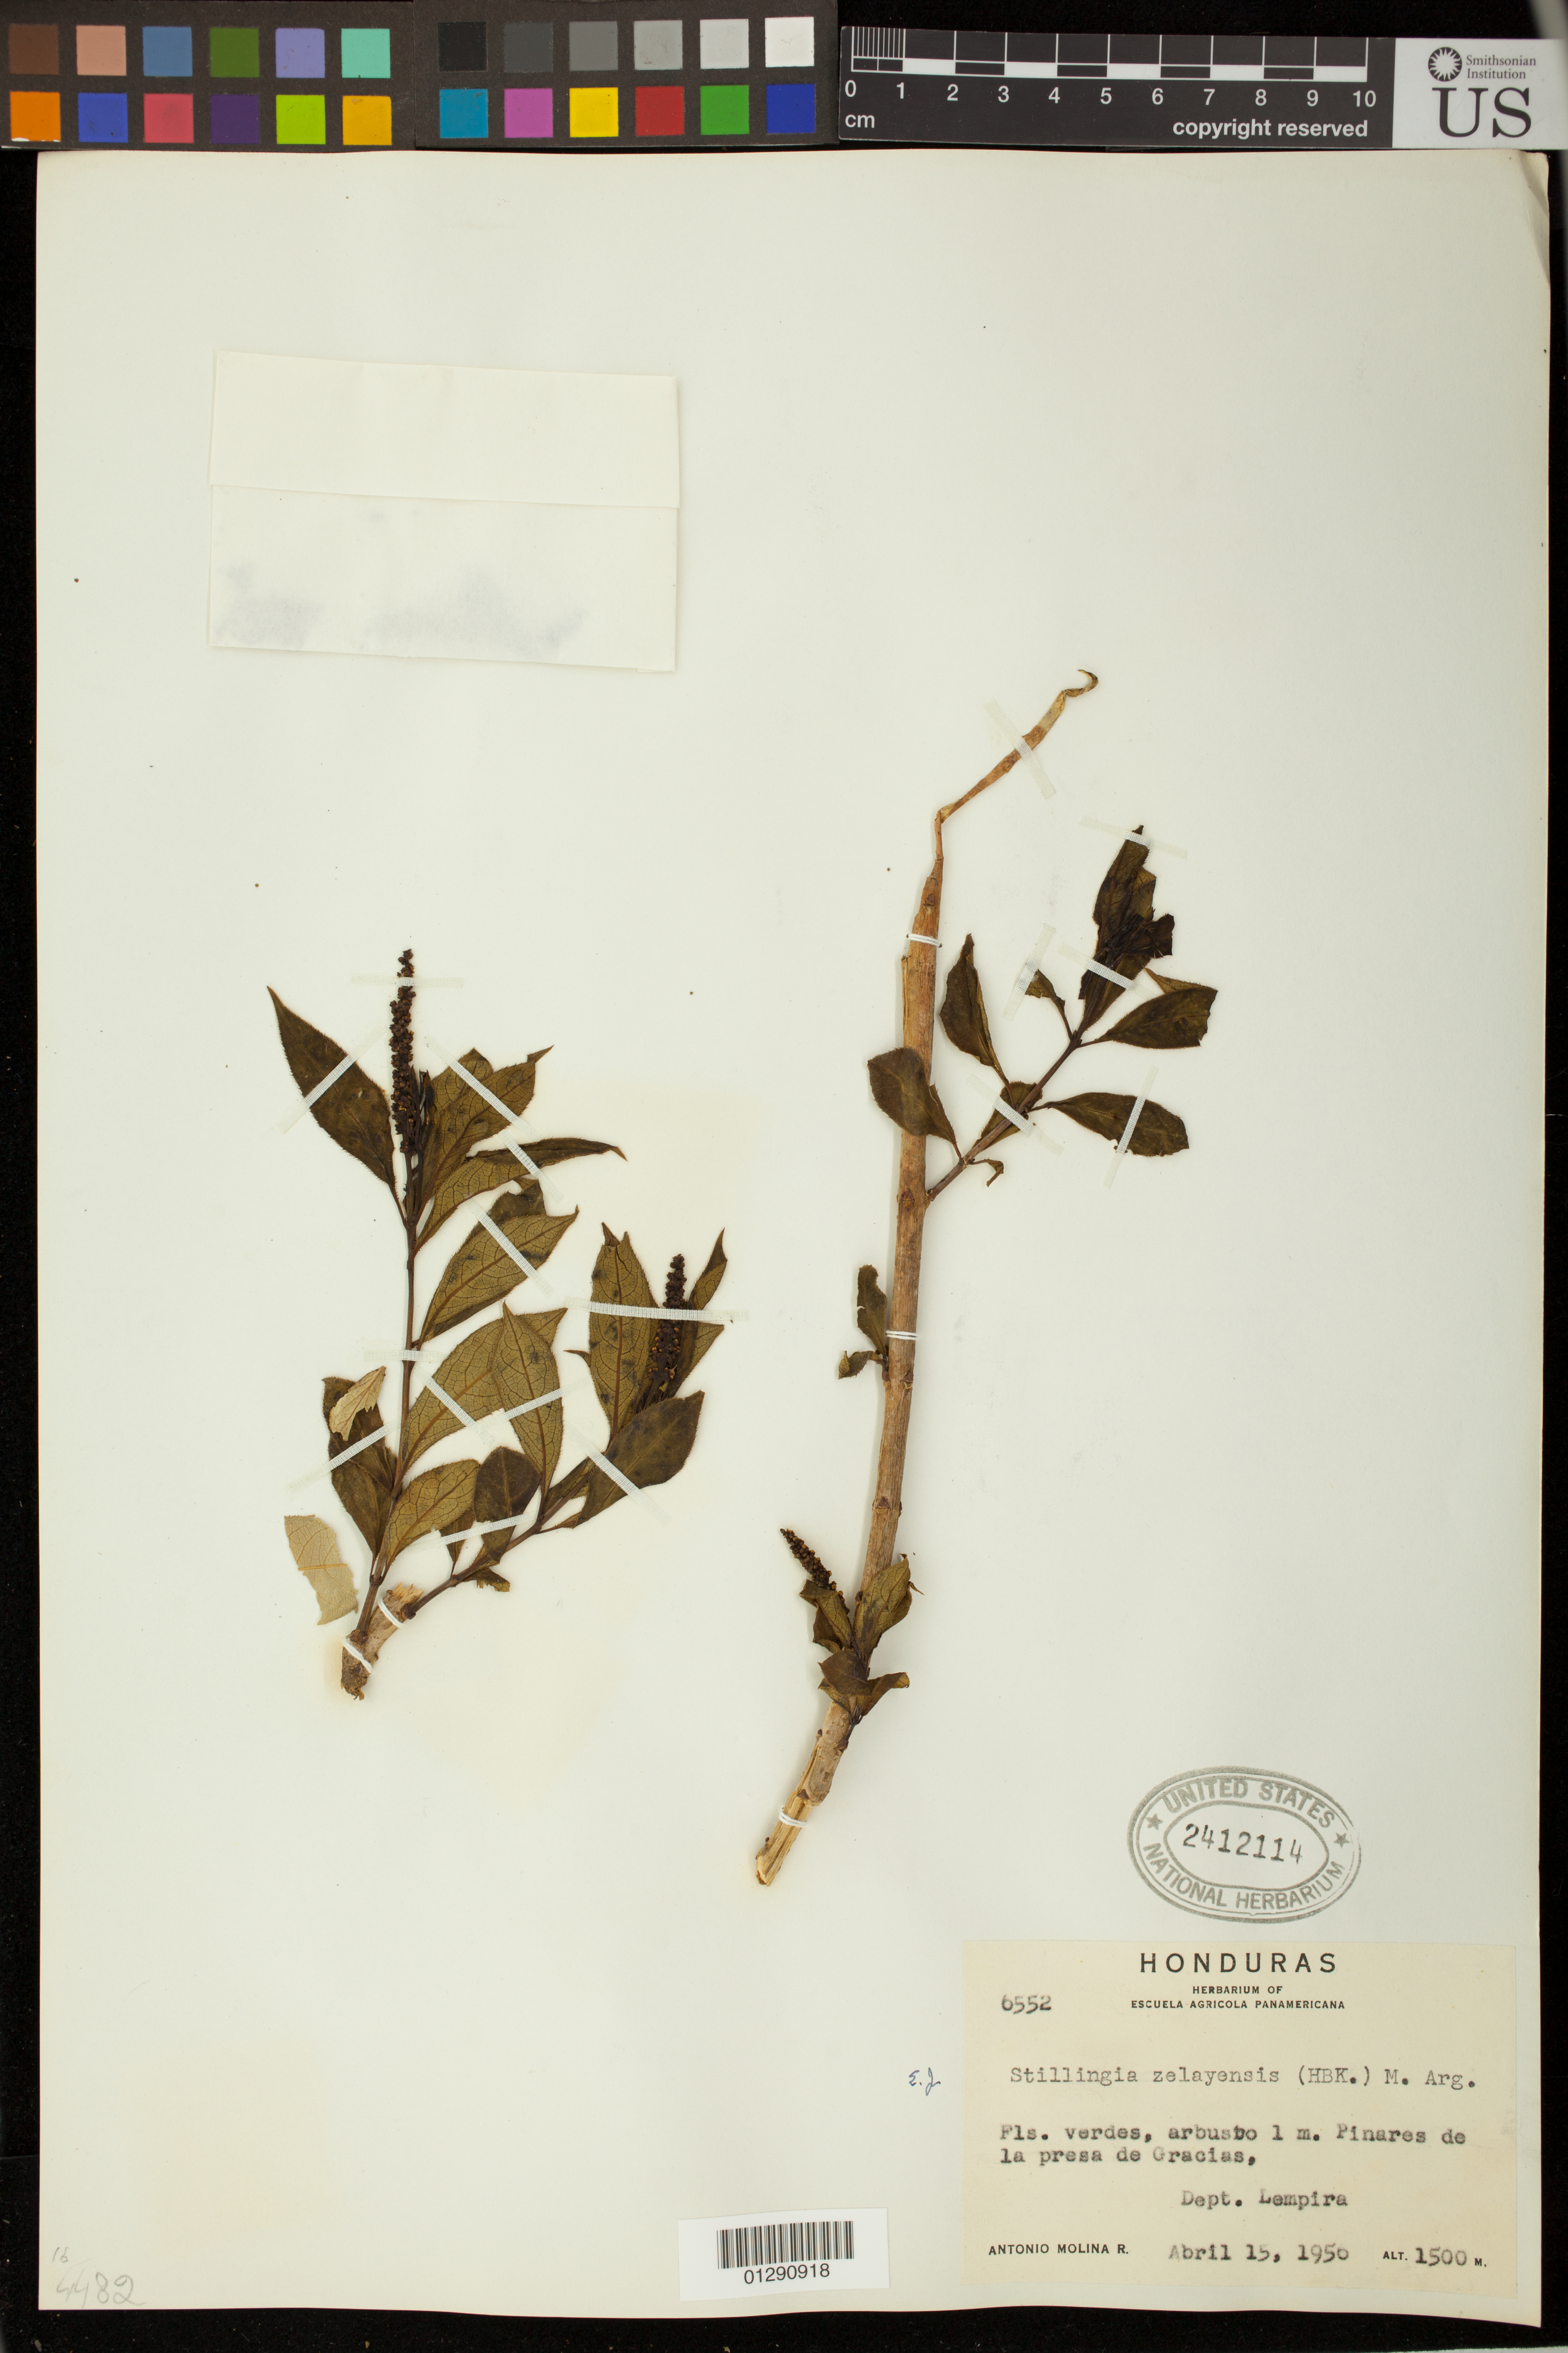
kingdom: Plantae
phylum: Tracheophyta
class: Magnoliopsida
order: Malpighiales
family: Euphorbiaceae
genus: Stillingia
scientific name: Stillingia zelayensis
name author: (Kunth) Müll. Arg.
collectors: A. Molina R.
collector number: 6552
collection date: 1956-04-15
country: Honduras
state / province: Lempira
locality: Pinares de la presa de Gracias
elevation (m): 1500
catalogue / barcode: US 2412114